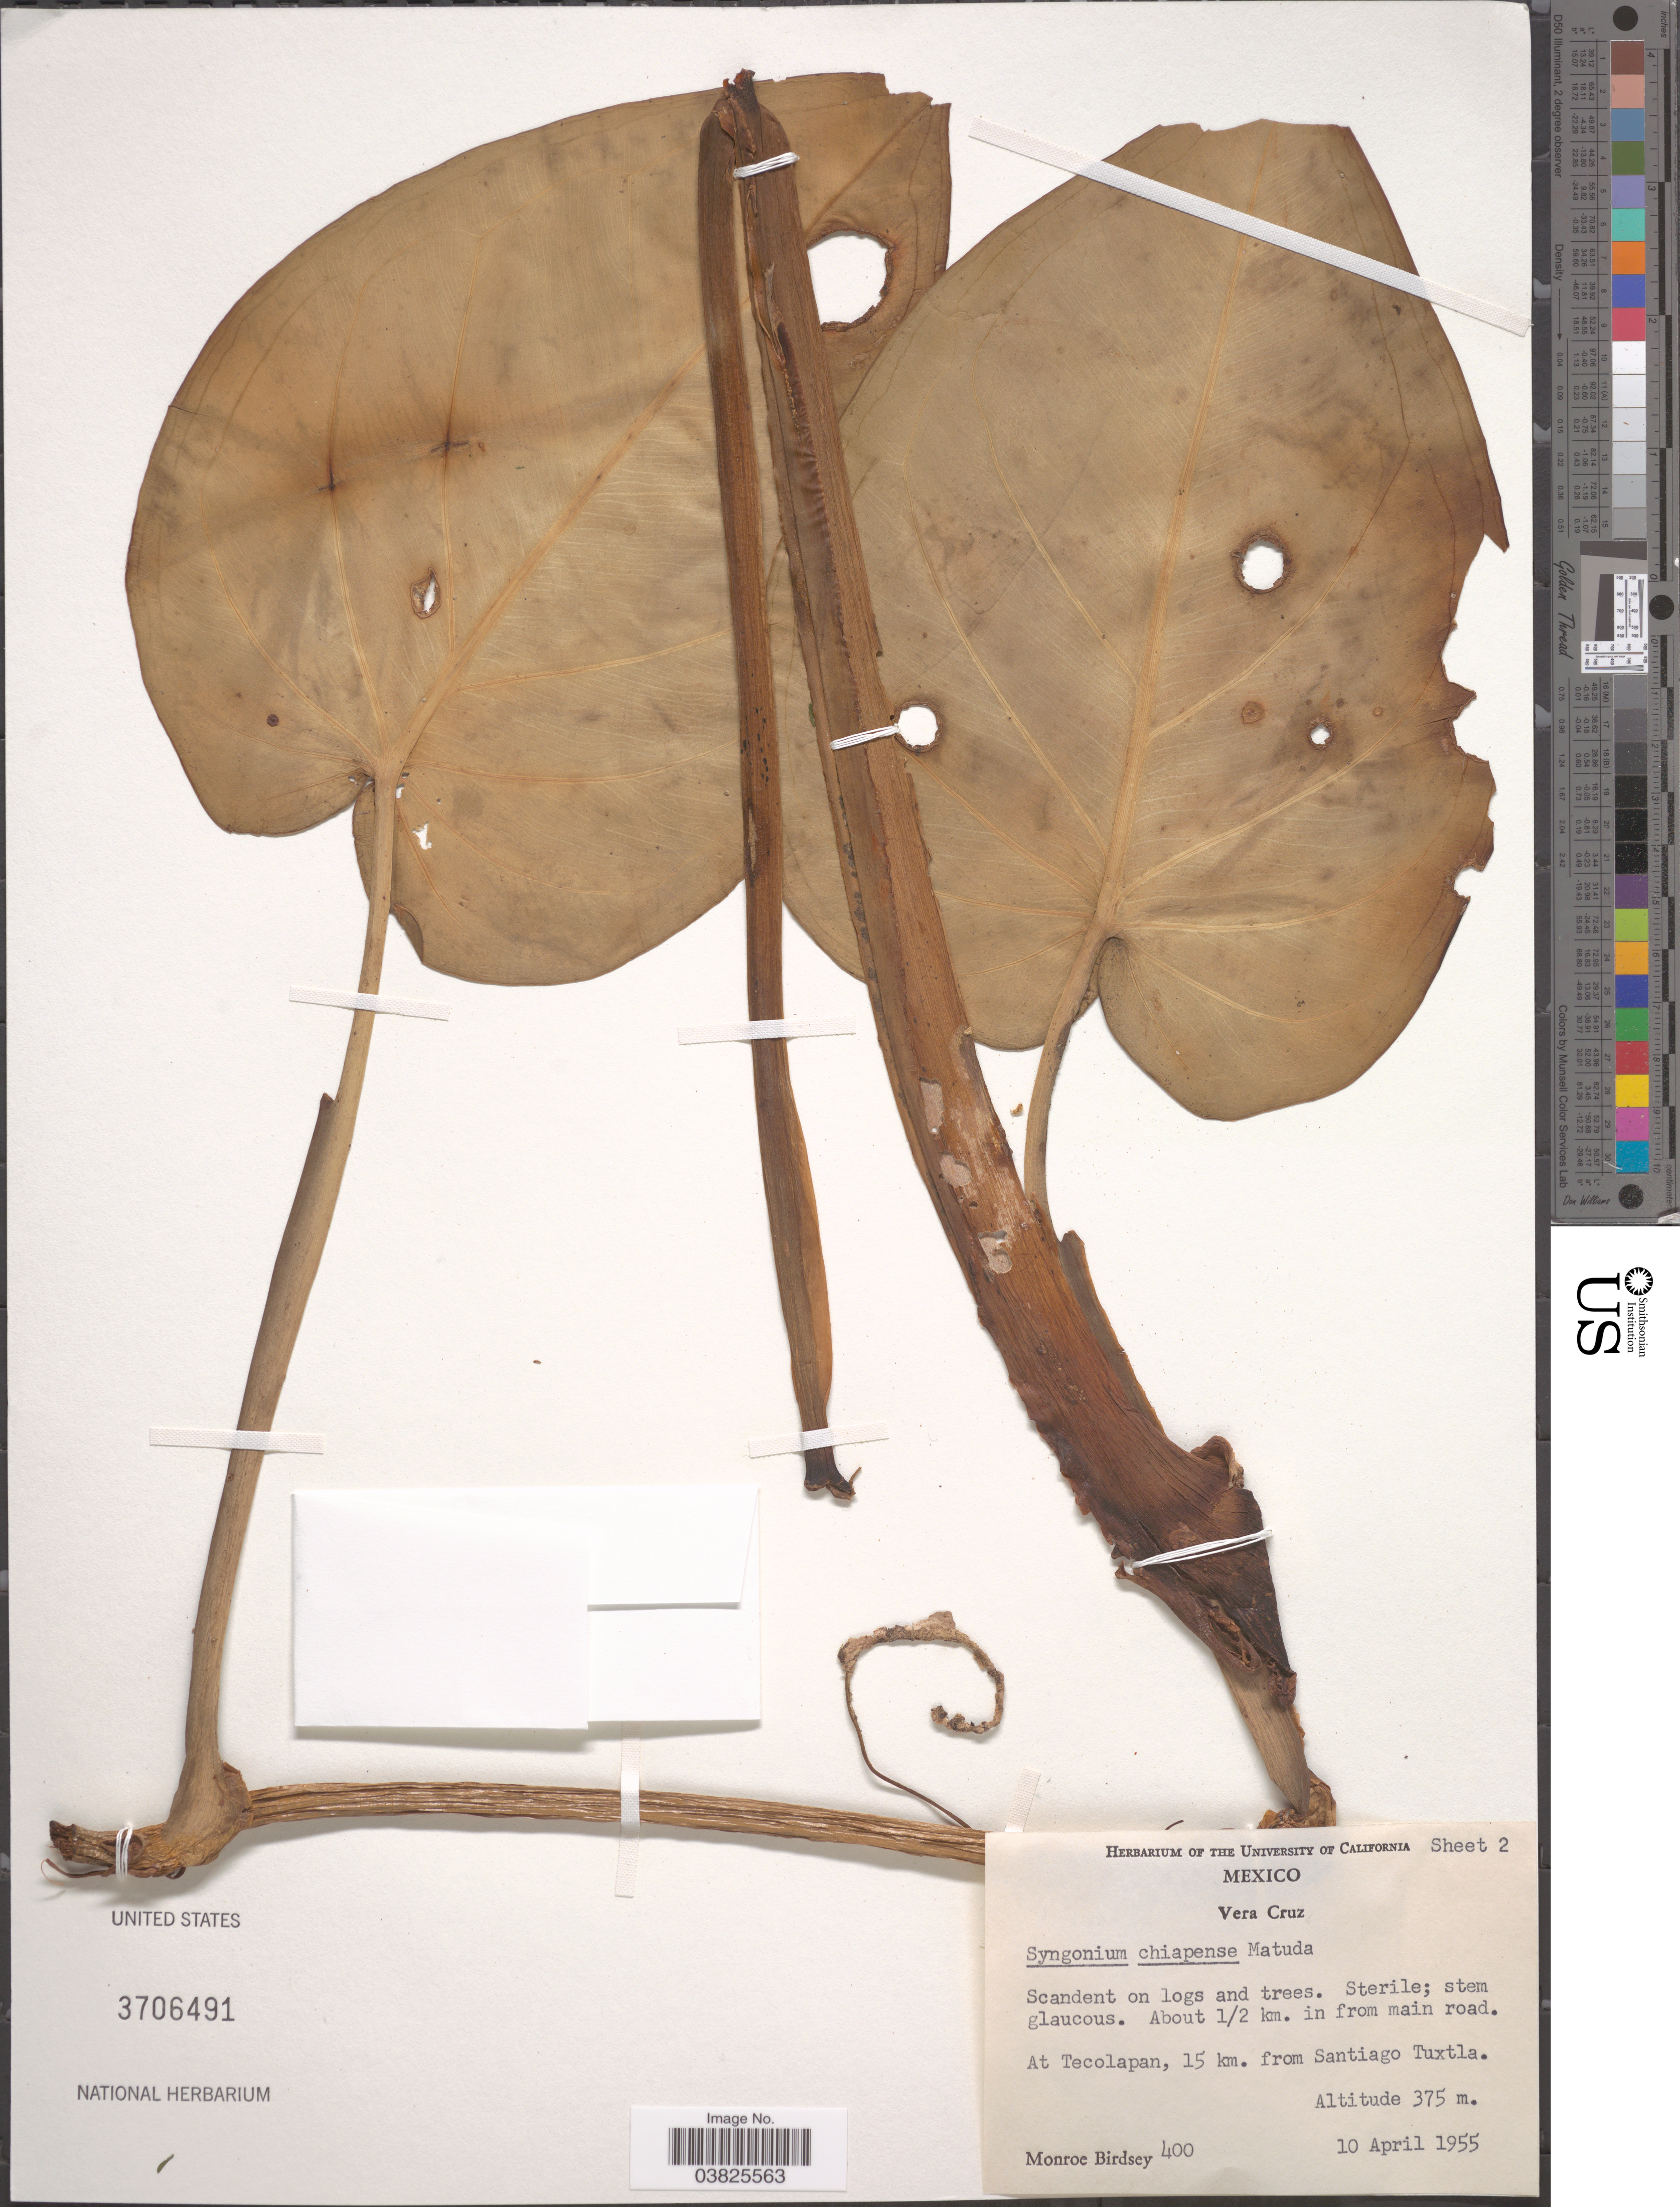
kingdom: Plantae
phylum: Tracheophyta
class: Liliopsida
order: Alismatales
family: Araceae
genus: Syngonium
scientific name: Syngonium chiapense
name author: Matuda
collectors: M. Birdsey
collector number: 400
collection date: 1955-04-10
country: Mexico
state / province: Veracruz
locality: Vera Cruz. About 1/2 km. in from main road. At Tecolapan, 15 km. from Santiago Tuxtla.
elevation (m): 375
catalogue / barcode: US 3706491